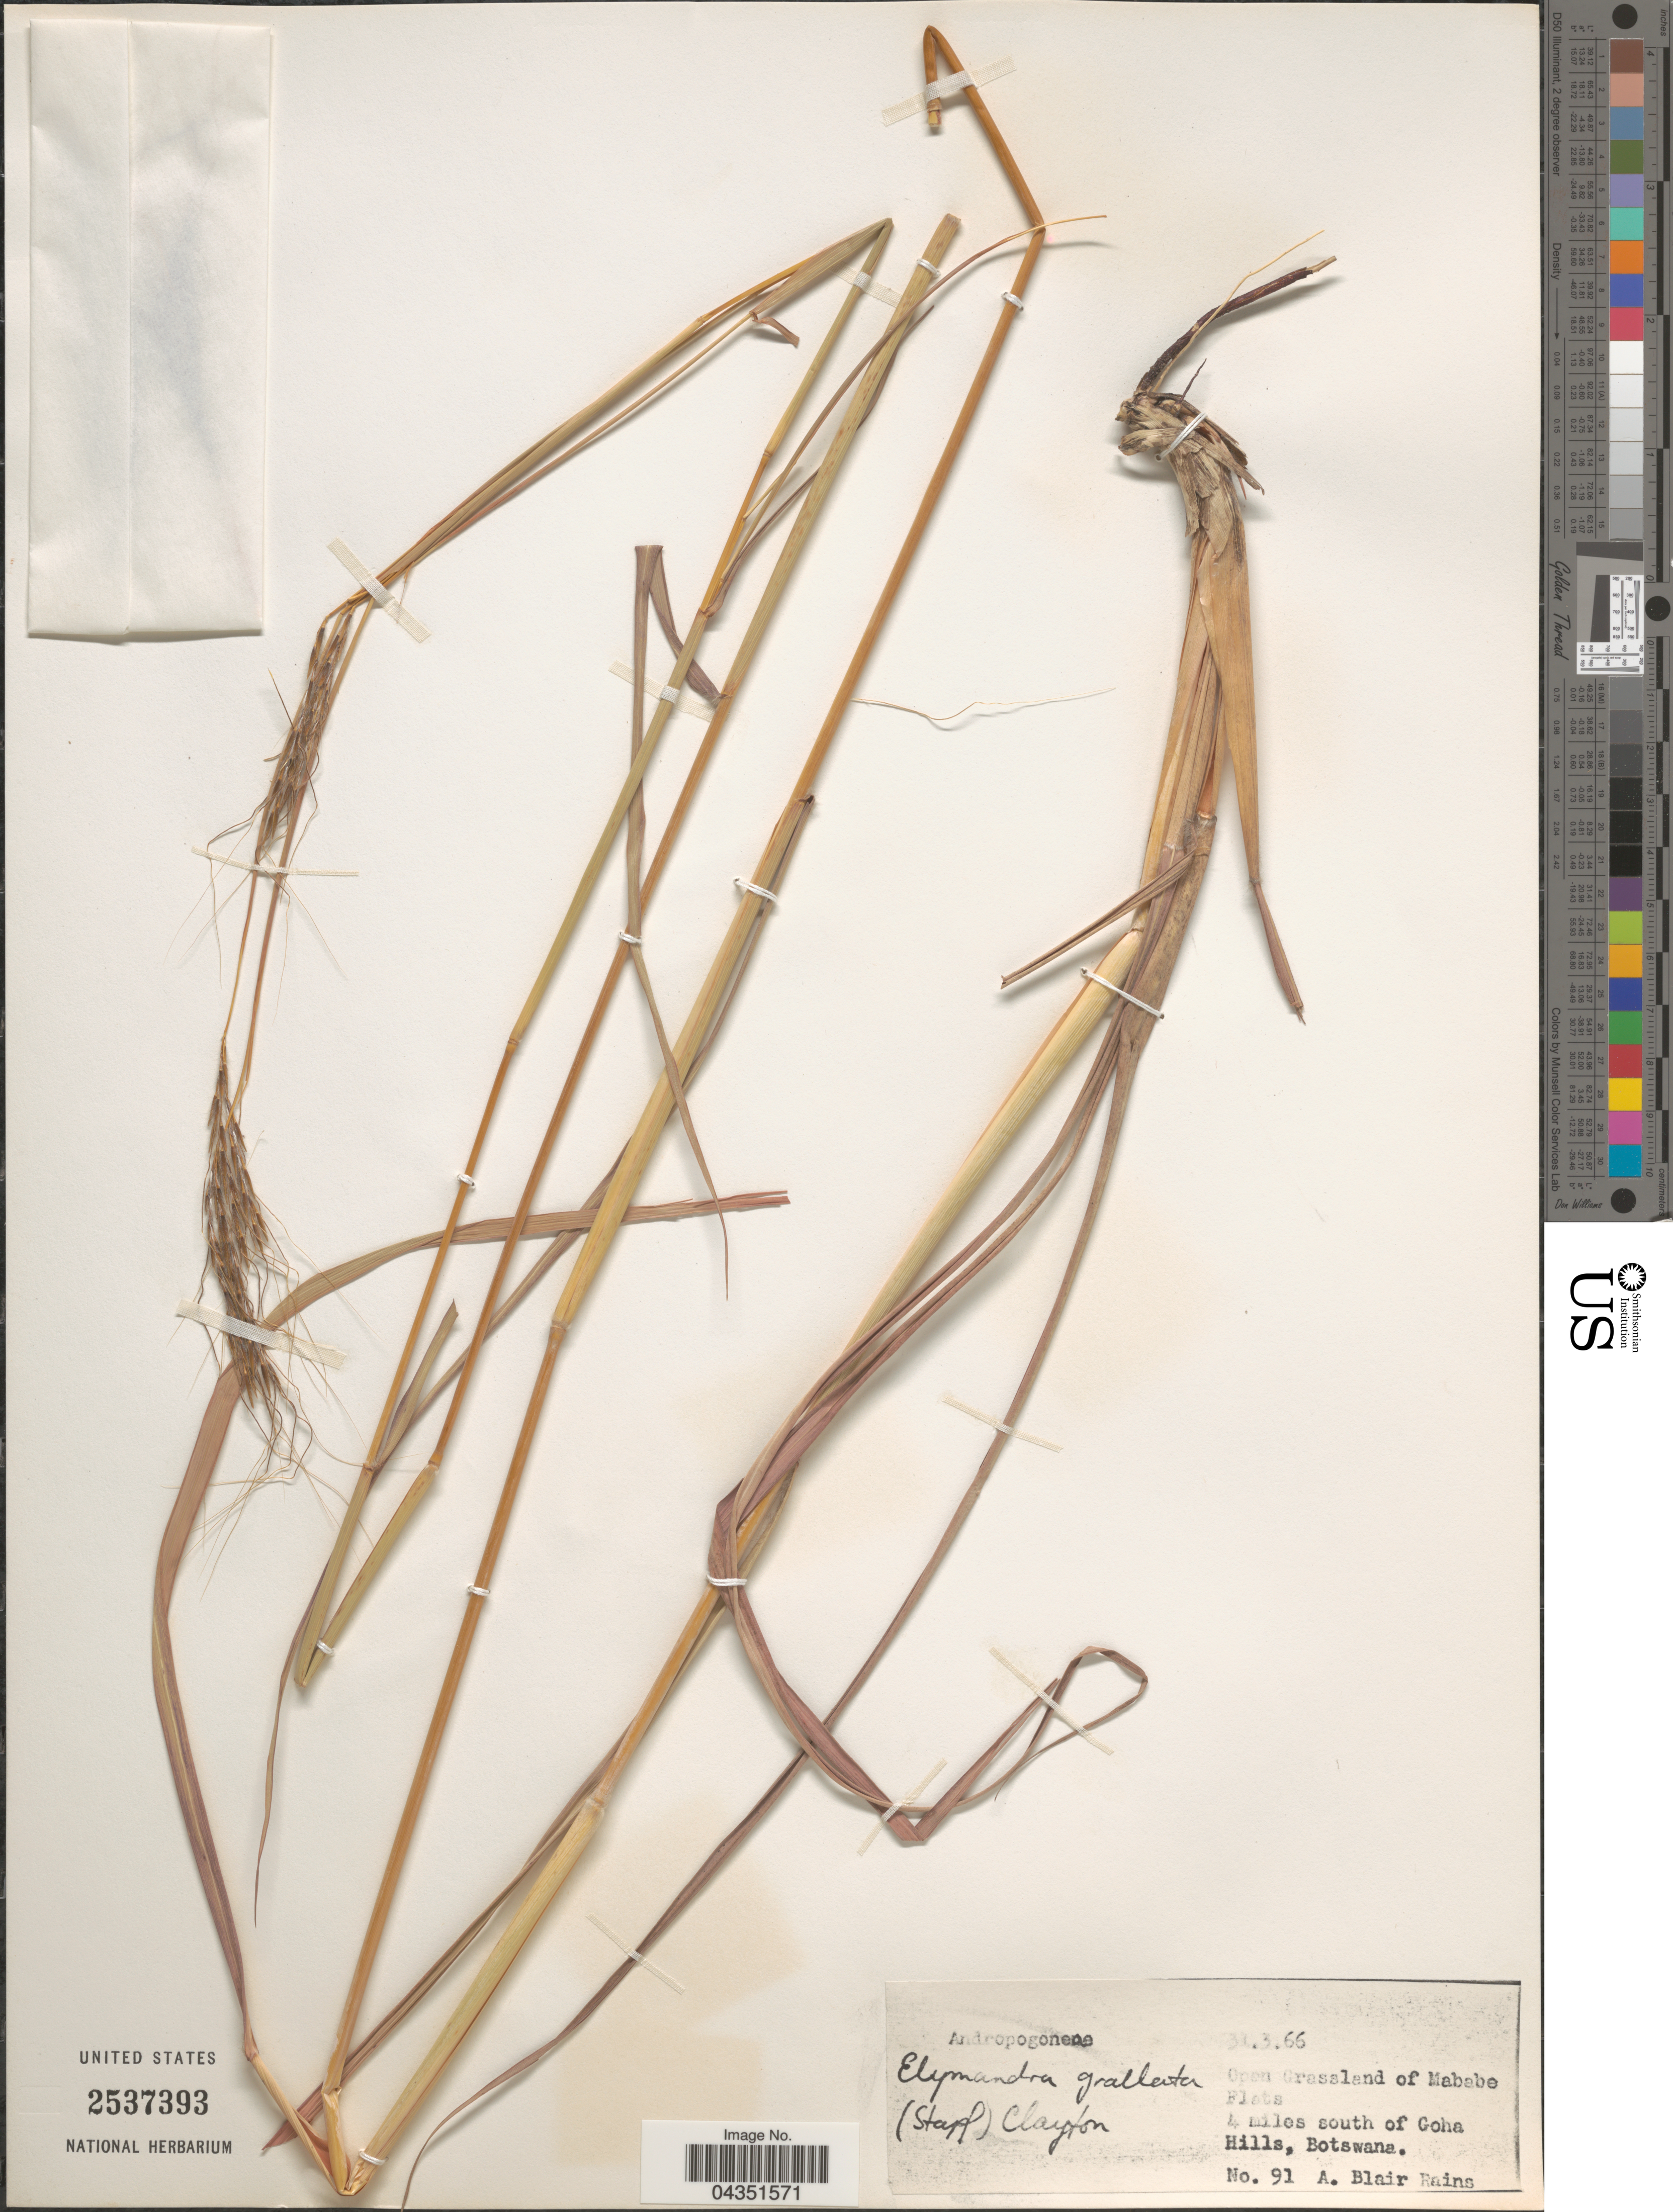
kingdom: Plantae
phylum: Tracheophyta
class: Liliopsida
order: Poales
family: Poaceae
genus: Elymandra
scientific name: Elymandra grallata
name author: (Stapf) Clayton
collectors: A. Blair Rains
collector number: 91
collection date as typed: Transcribed d/m/y: 31/3/66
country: Botswana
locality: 4 miles south of Goha Hills.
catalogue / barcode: US 2537393